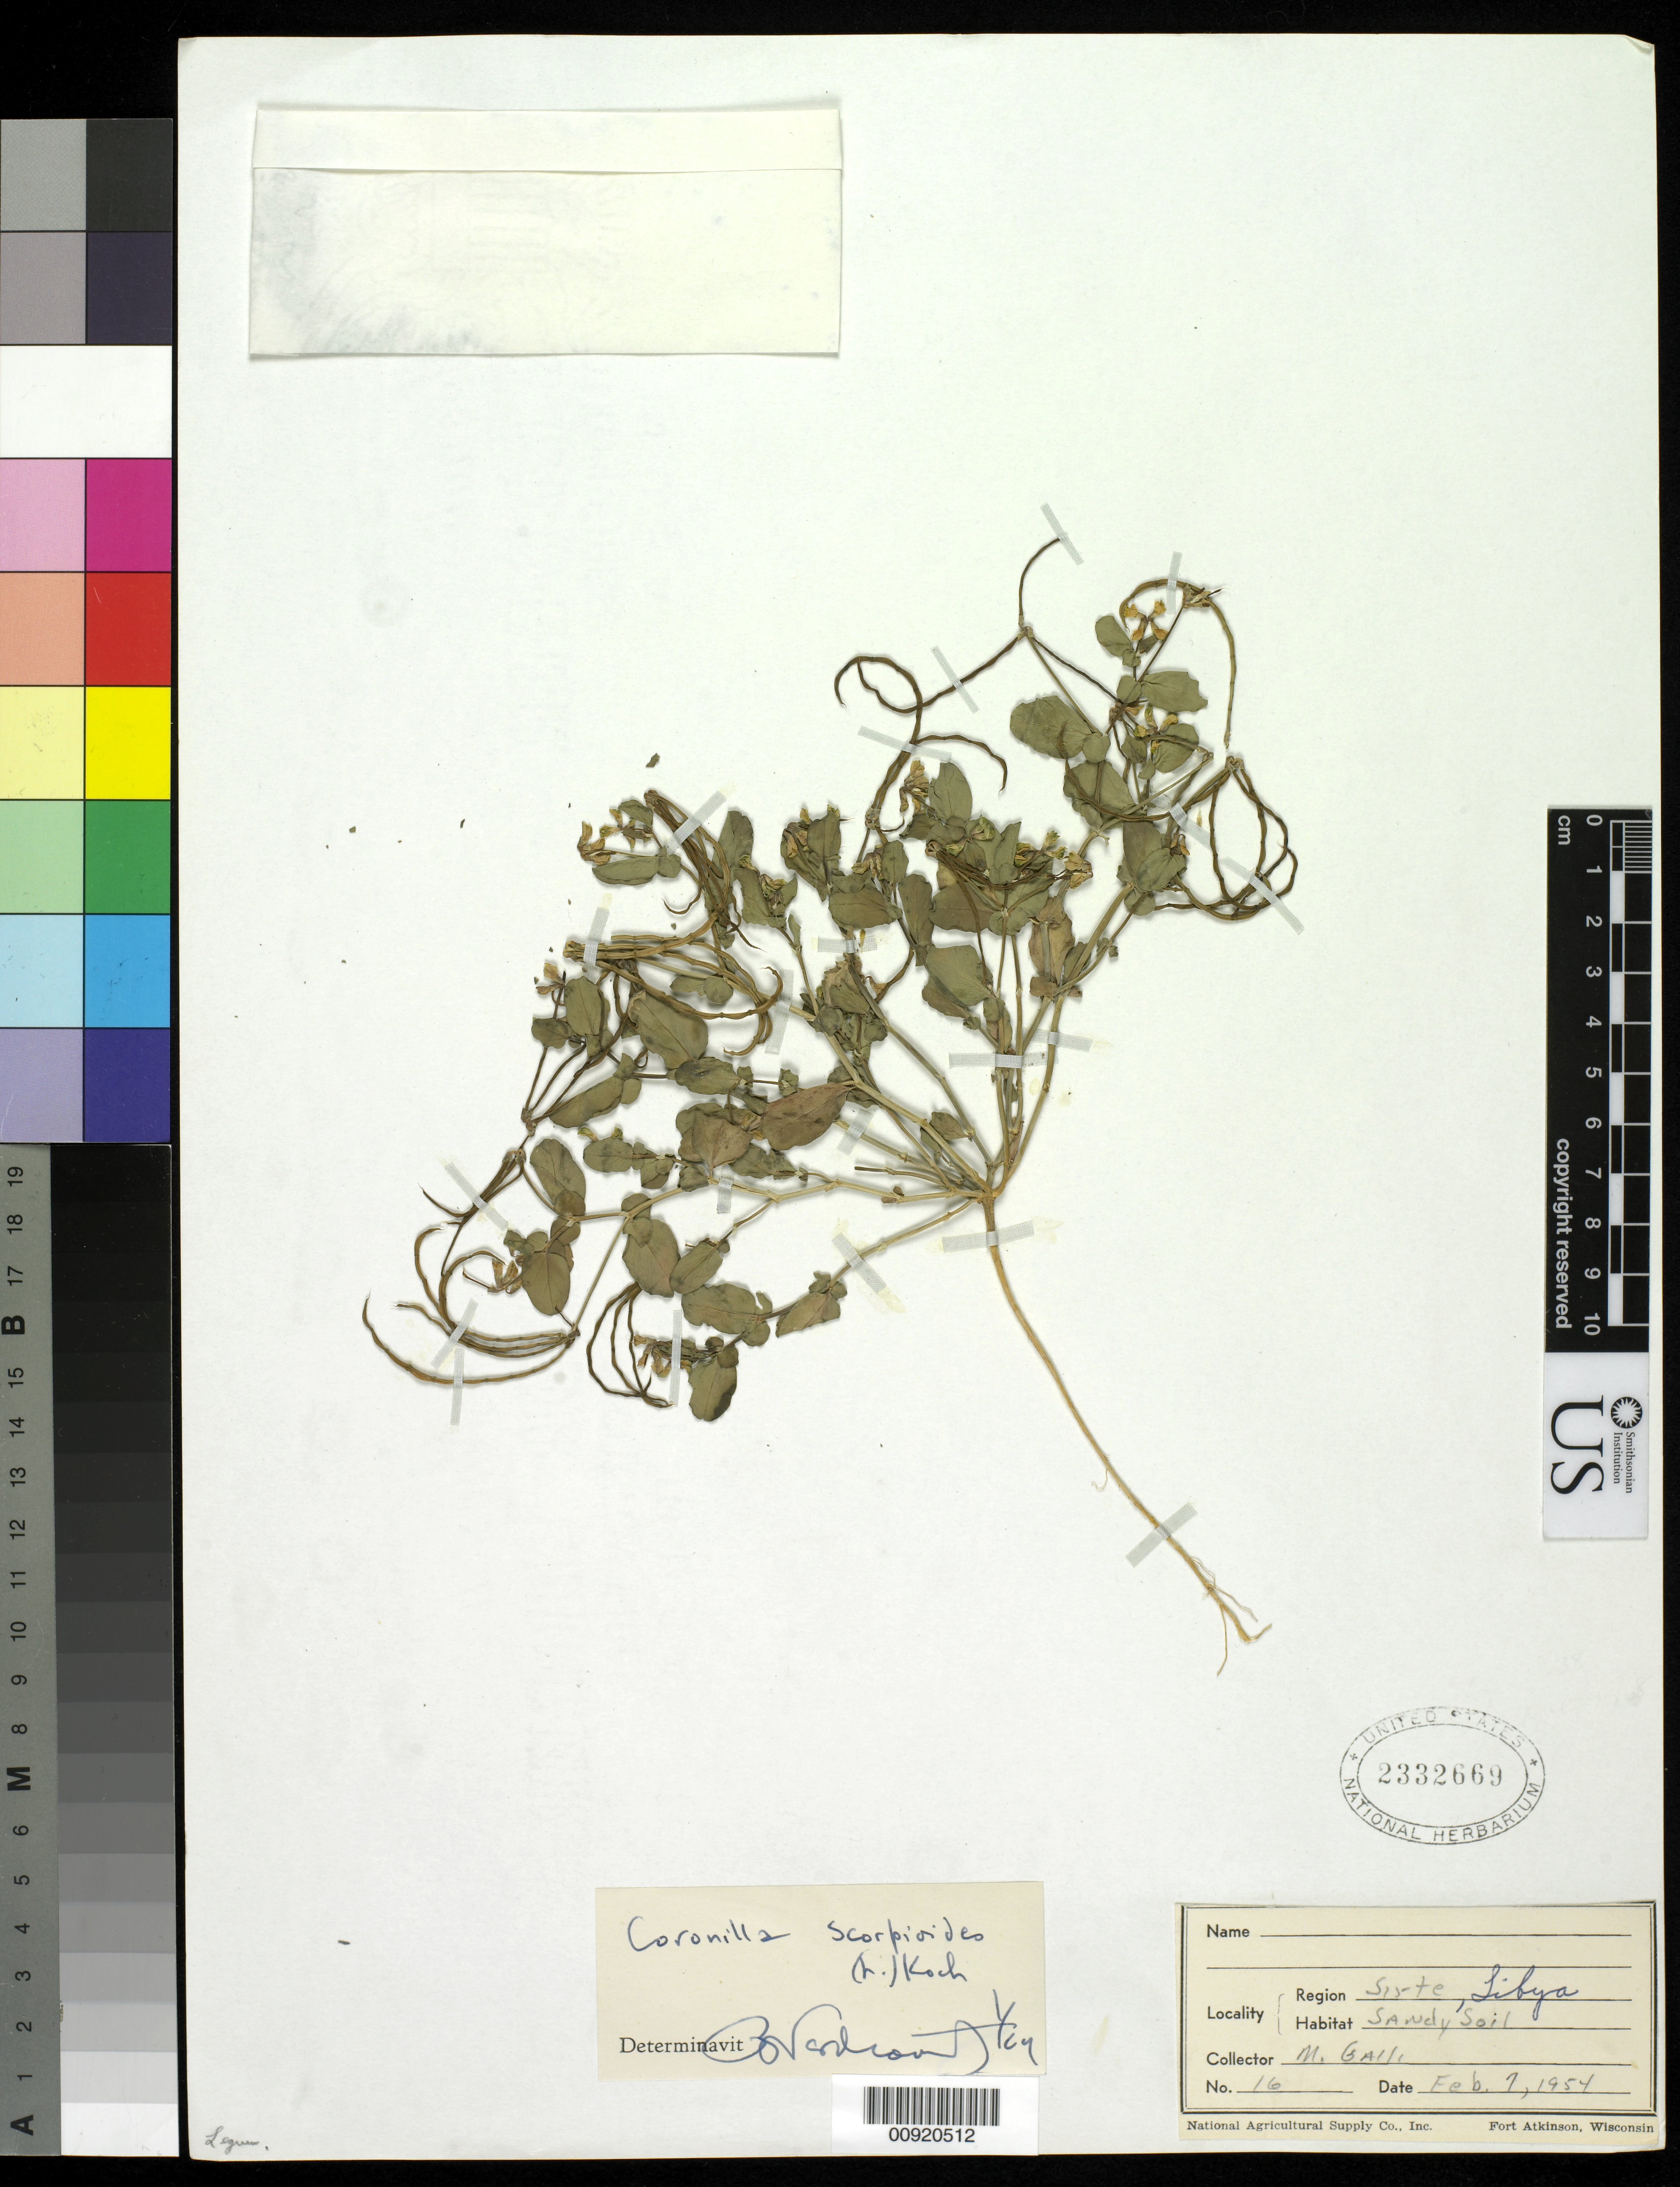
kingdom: Plantae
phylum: Tracheophyta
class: Magnoliopsida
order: Fabales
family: Fabaceae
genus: Coronilla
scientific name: Coronilla scorpioides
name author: K. Koch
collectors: M. Gall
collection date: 1954-02-07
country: Libya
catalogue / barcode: US 2332669